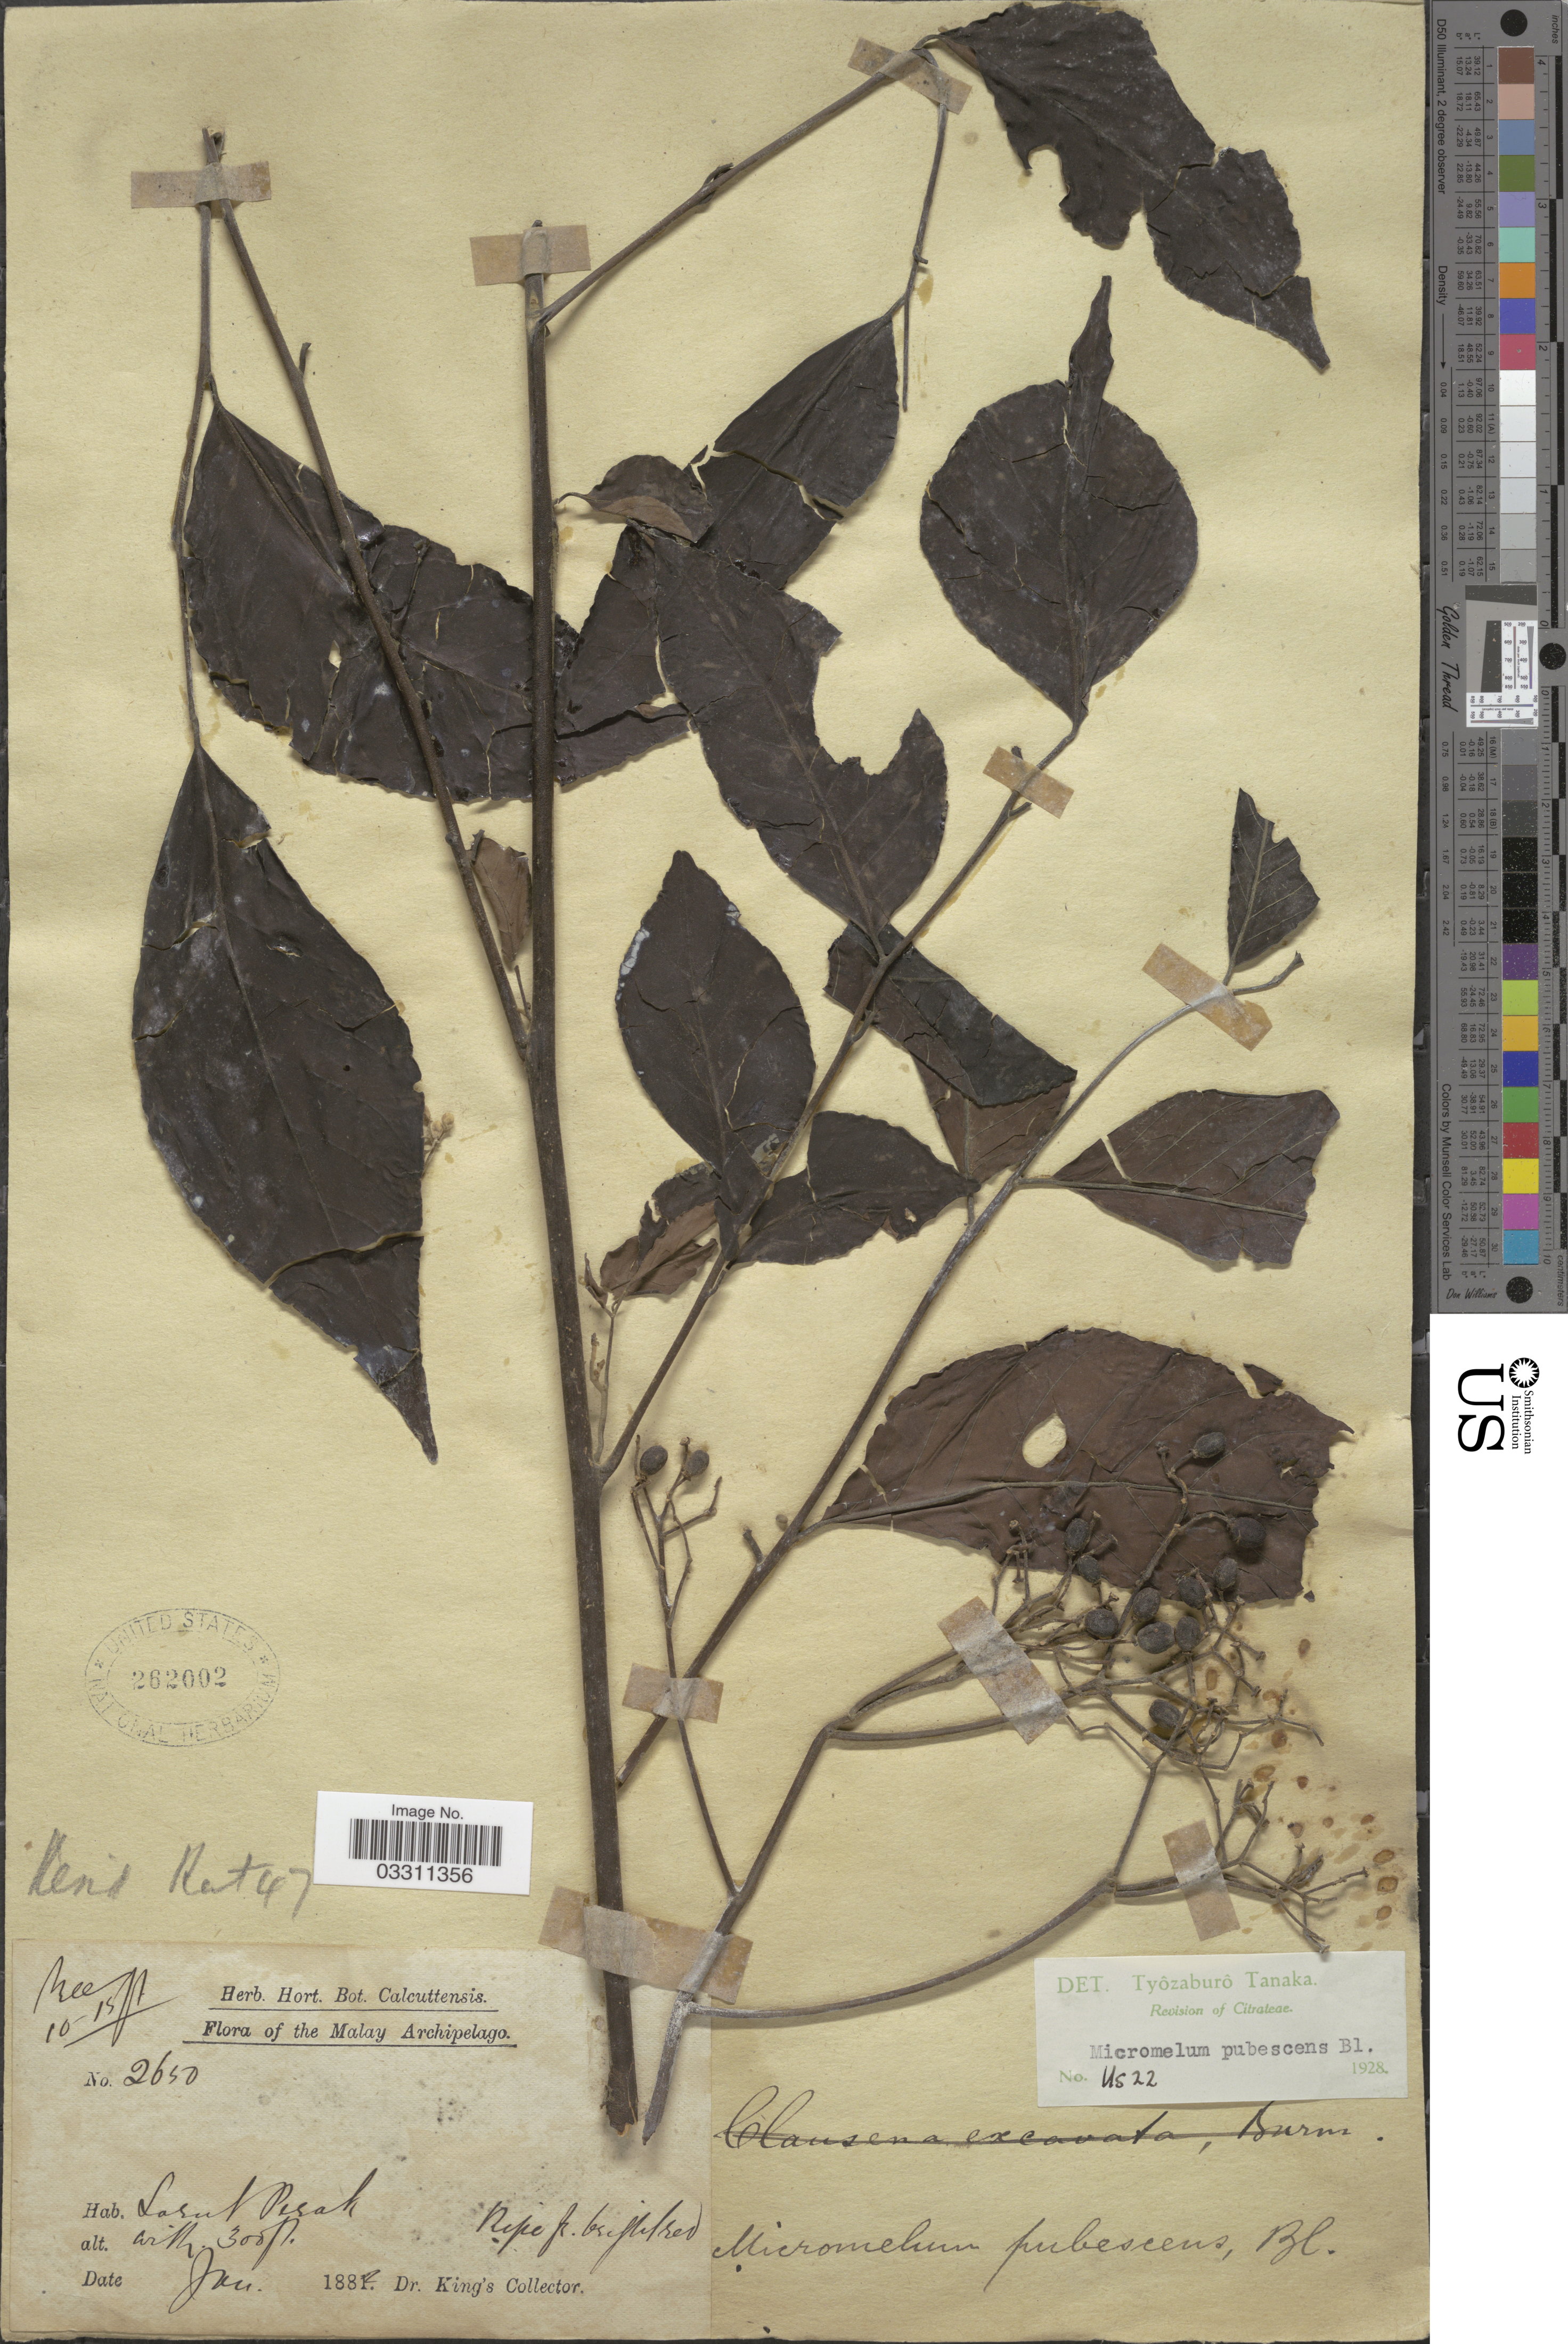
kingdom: Plantae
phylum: Tracheophyta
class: Magnoliopsida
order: Sapindales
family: Rutaceae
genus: Micromelum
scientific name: Micromelum pubescens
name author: Blume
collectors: Dr. King's collector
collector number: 2650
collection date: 1882-01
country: Malaysia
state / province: Perak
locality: Malay Archipelago, Larut.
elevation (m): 91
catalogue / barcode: US 262002